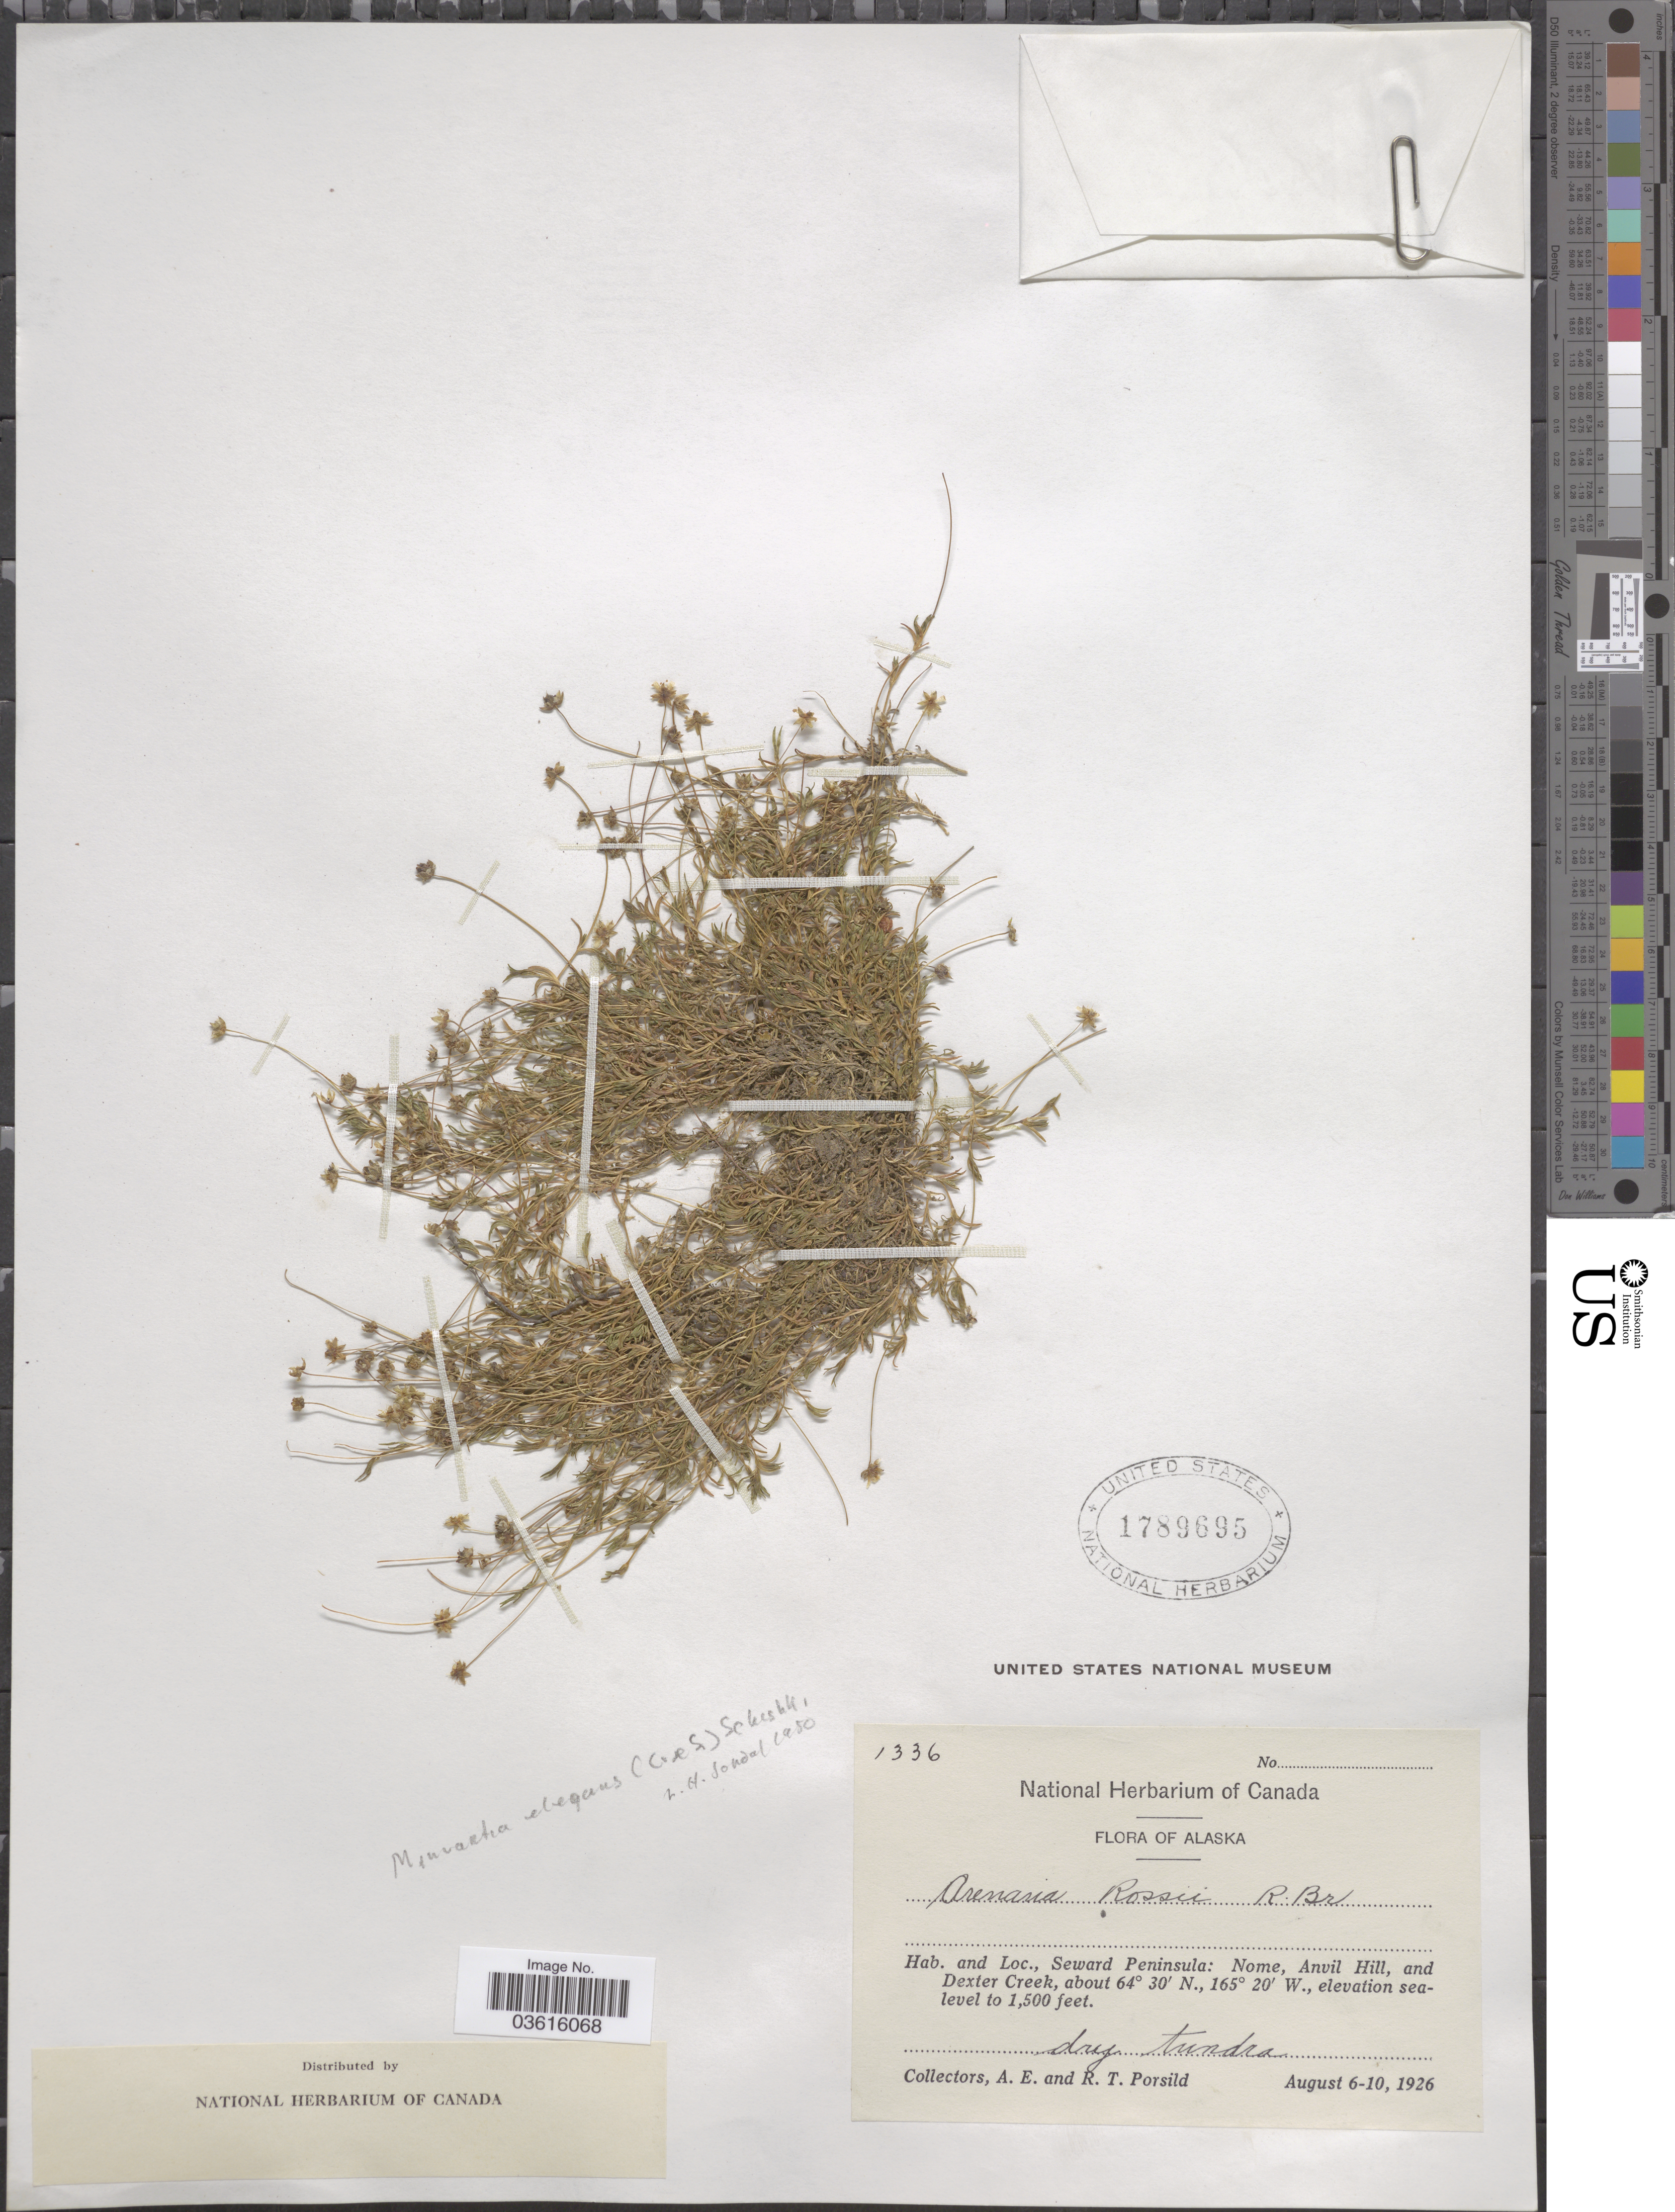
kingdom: Plantae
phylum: Tracheophyta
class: Magnoliopsida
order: Caryophyllales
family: Caryophyllaceae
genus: Minuartia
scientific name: Minuartia elegans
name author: (Cham. & Schltdl.) Schischk.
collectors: A. E. Porsild & R. T. Porsild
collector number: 1336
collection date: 1926-08-06/1926-08-10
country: United States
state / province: Alaska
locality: Seward Peninsula: Nome, Anvil Hill, and Dexter Creek.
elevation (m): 457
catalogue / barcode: US 1789695